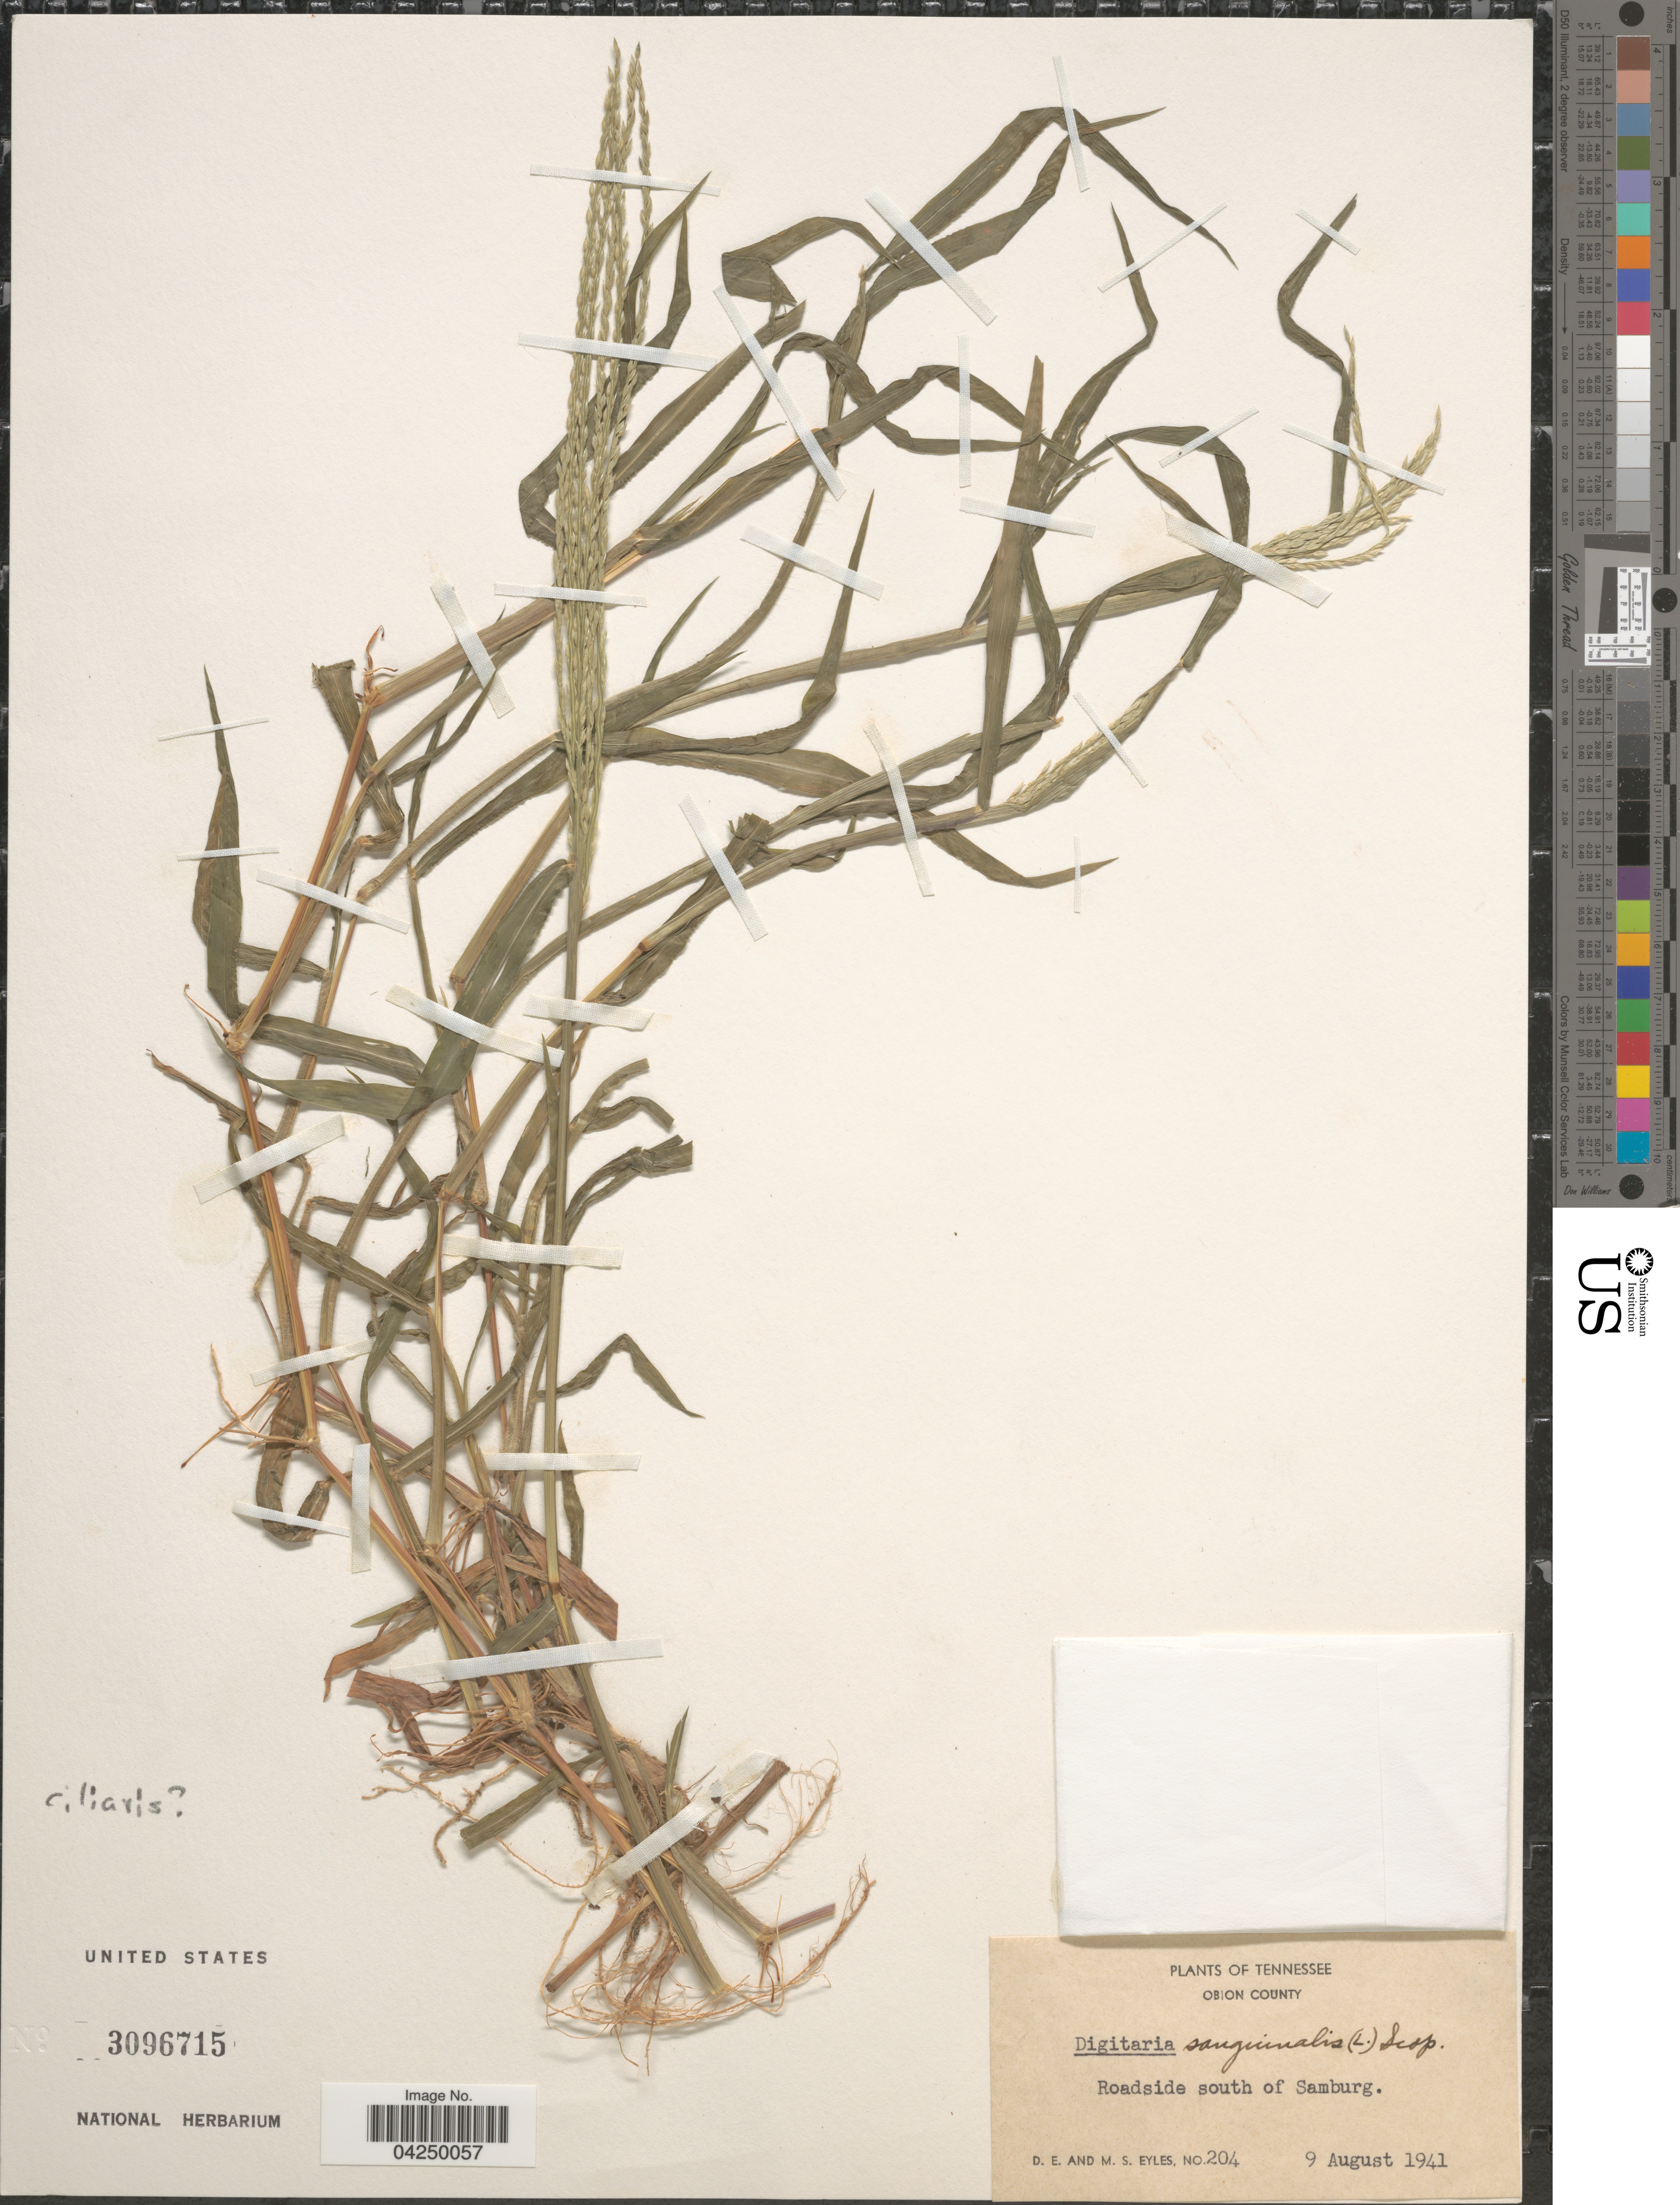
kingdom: Plantae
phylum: Tracheophyta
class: Liliopsida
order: Poales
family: Poaceae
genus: Digitaria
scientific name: Digitaria sanguinalis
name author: (L.) Scop.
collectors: D. Eyles & M. Eyles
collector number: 204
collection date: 1941-08-09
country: United States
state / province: Tennessee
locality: Obion County. Roadside south of Samburg.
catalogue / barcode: US 3096715